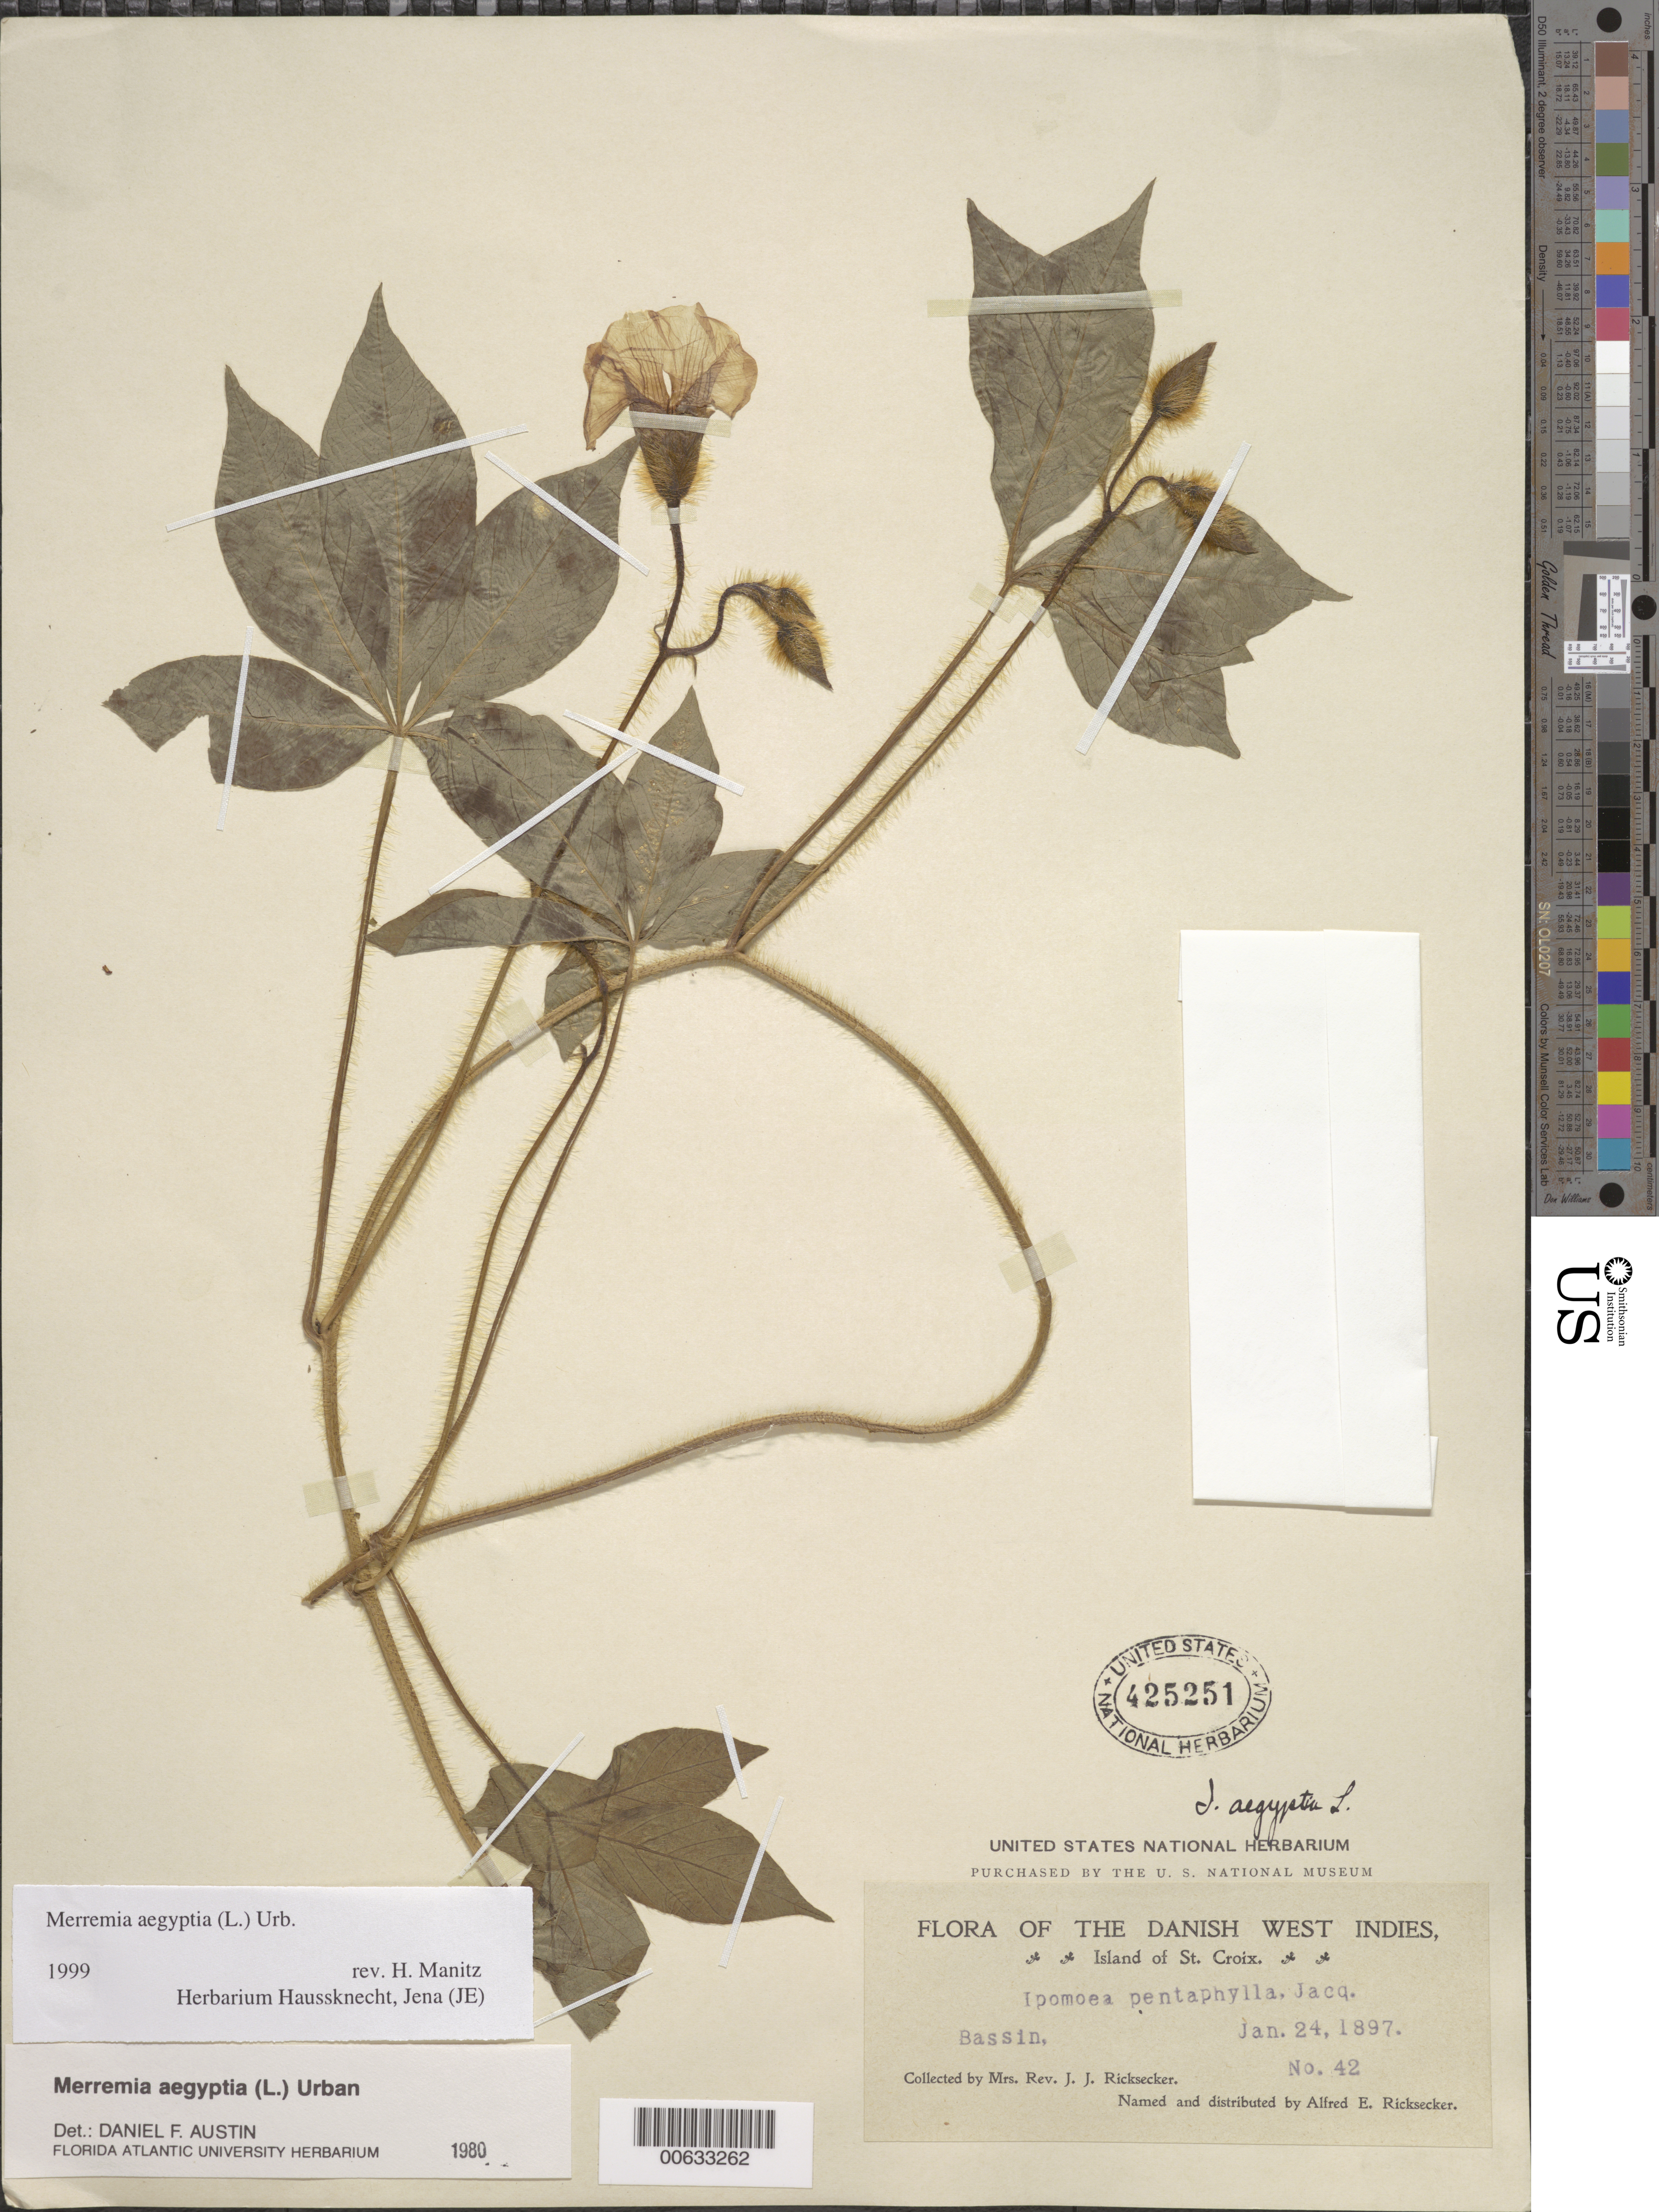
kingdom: Plantae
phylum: Tracheophyta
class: Magnoliopsida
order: Solanales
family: Convolvulaceae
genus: Distimake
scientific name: Distimake aegyptius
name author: (L.) A. R. Simões & Staples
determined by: Strong, Mark T., (BOT), Smithsonian Institution - National Museum of Natural History (UNITED STATES)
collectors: Mrs. J. J. Ricksecker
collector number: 42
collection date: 1897-01-24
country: U.S. Virgin Islands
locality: The Danish West Indies, Island of St. Croix. Bassin.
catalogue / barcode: US 425251